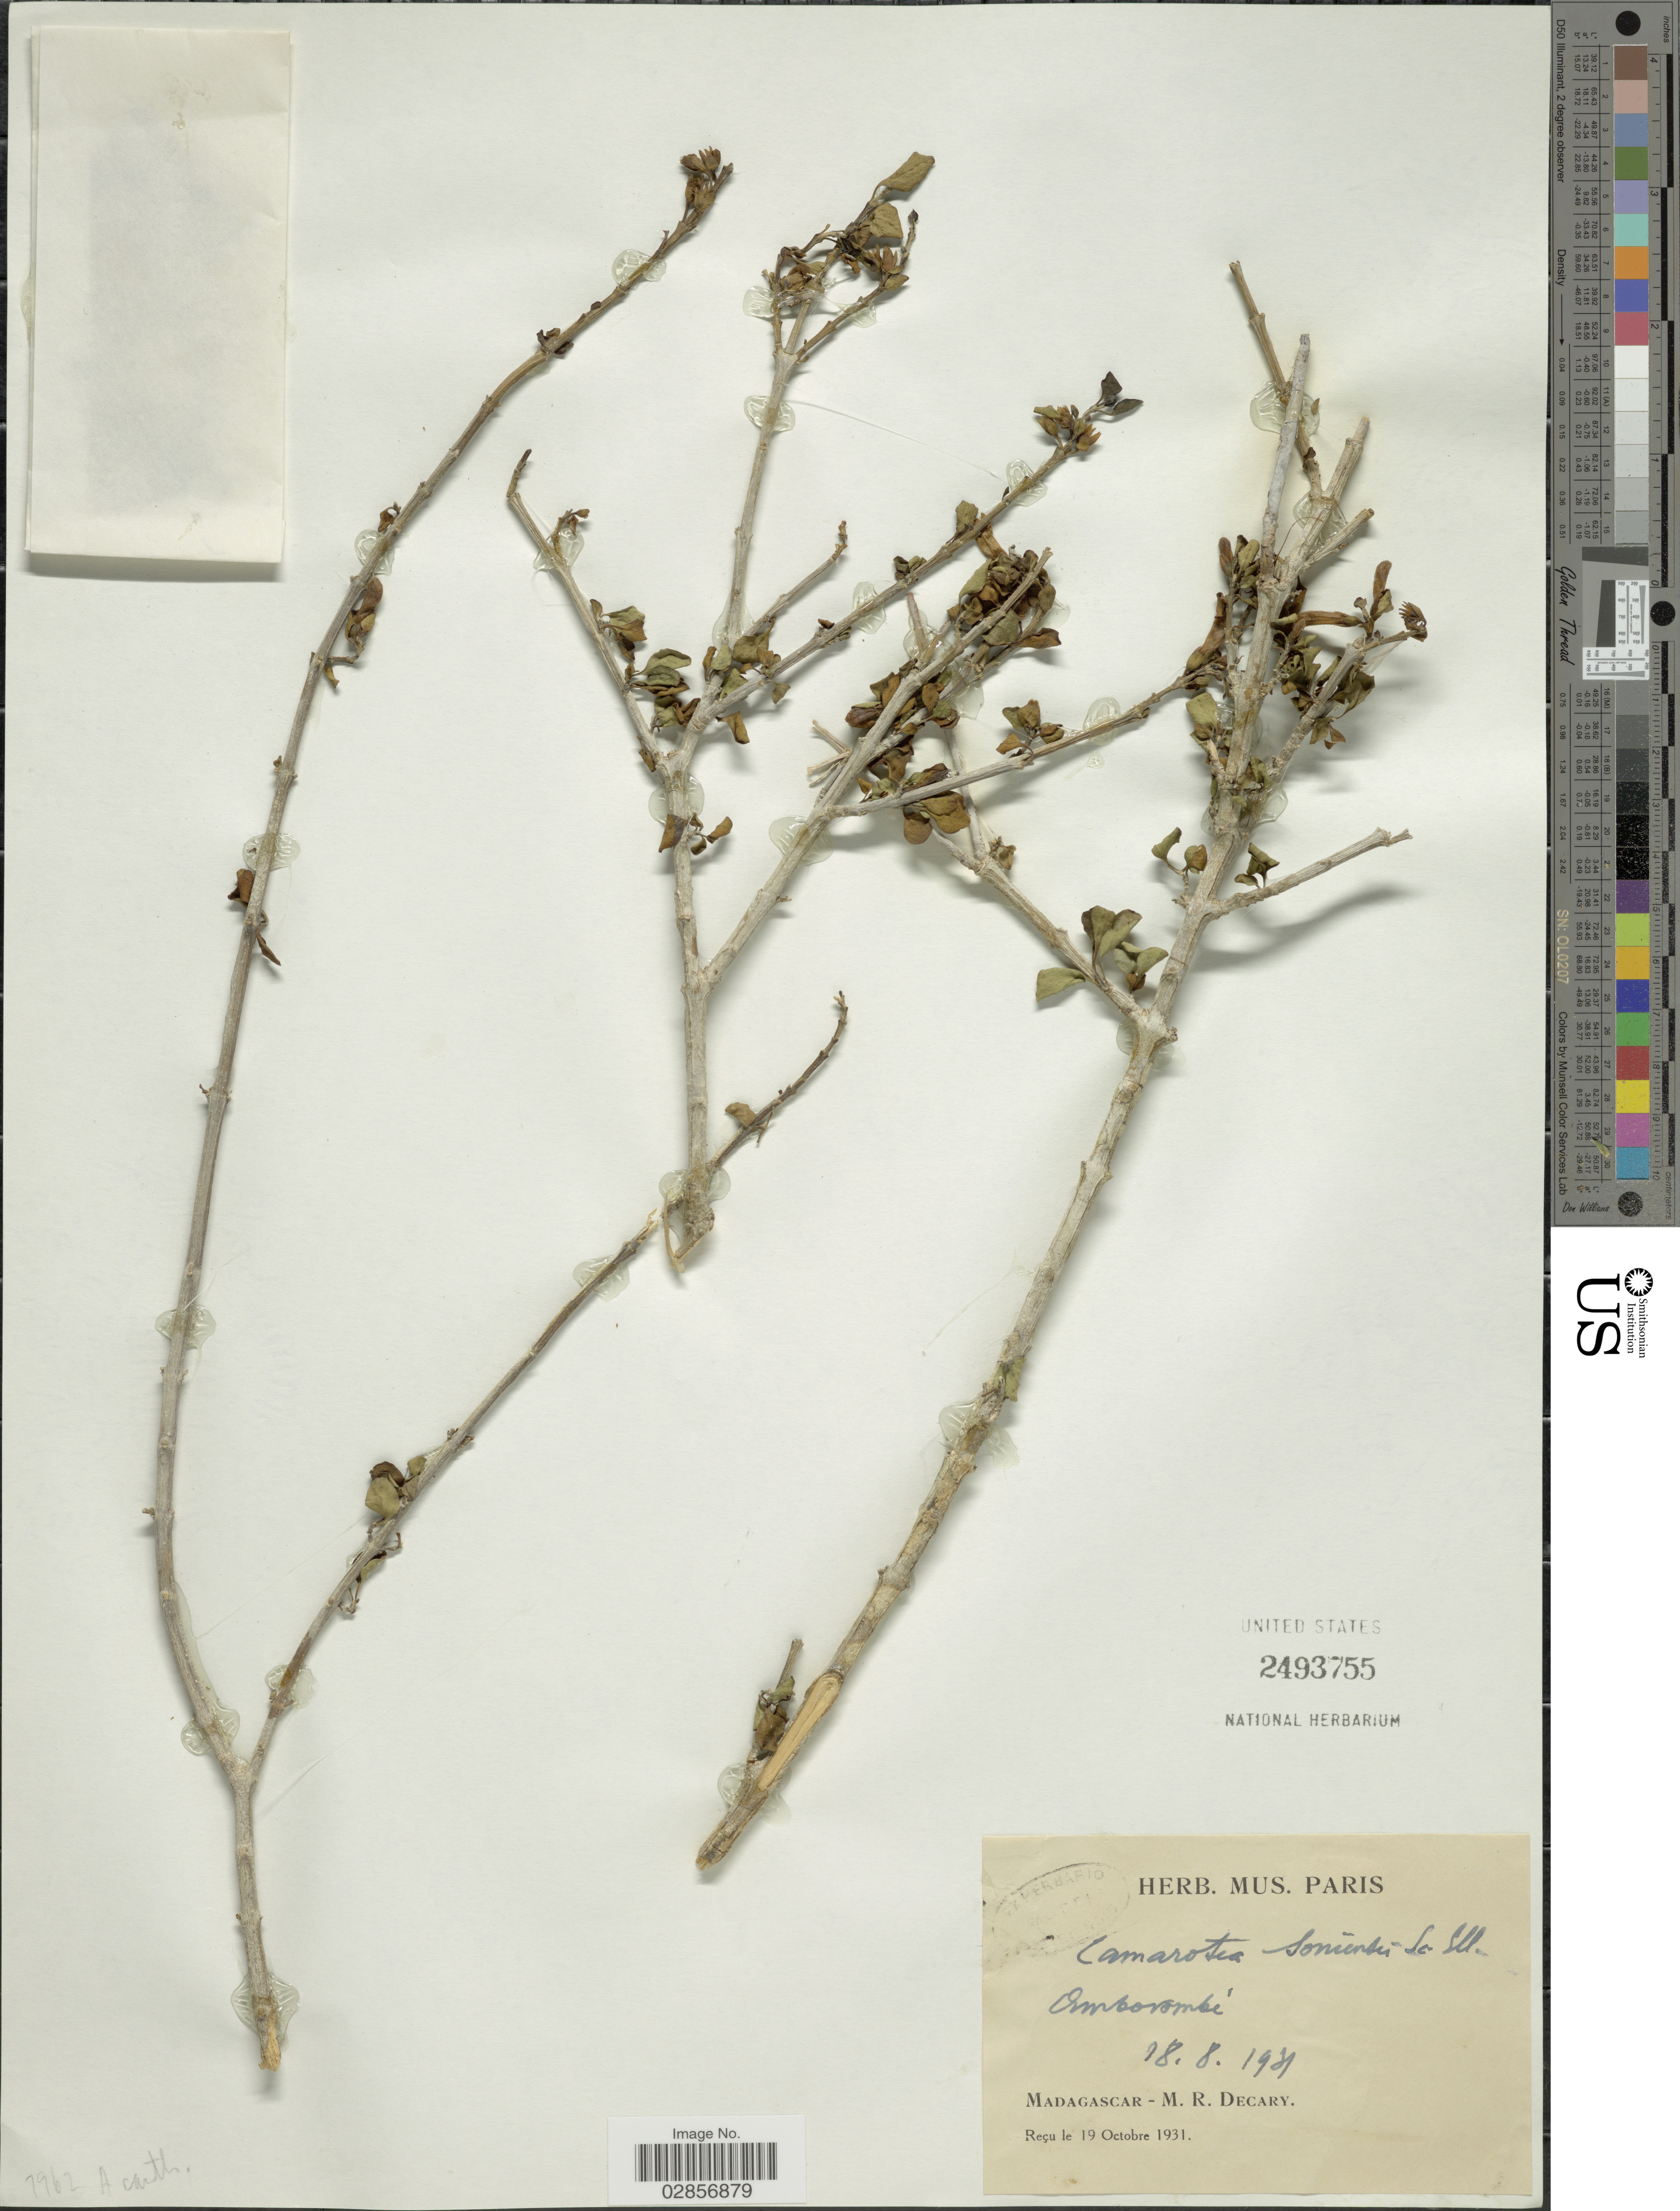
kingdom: Plantae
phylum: Tracheophyta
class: Magnoliopsida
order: Lamiales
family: Acanthaceae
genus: Camarotea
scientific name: Camarotea souiensis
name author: Scott Elliot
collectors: R. Decary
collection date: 1931-08-18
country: Madagascar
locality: Omborombé.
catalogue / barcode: US 2493755